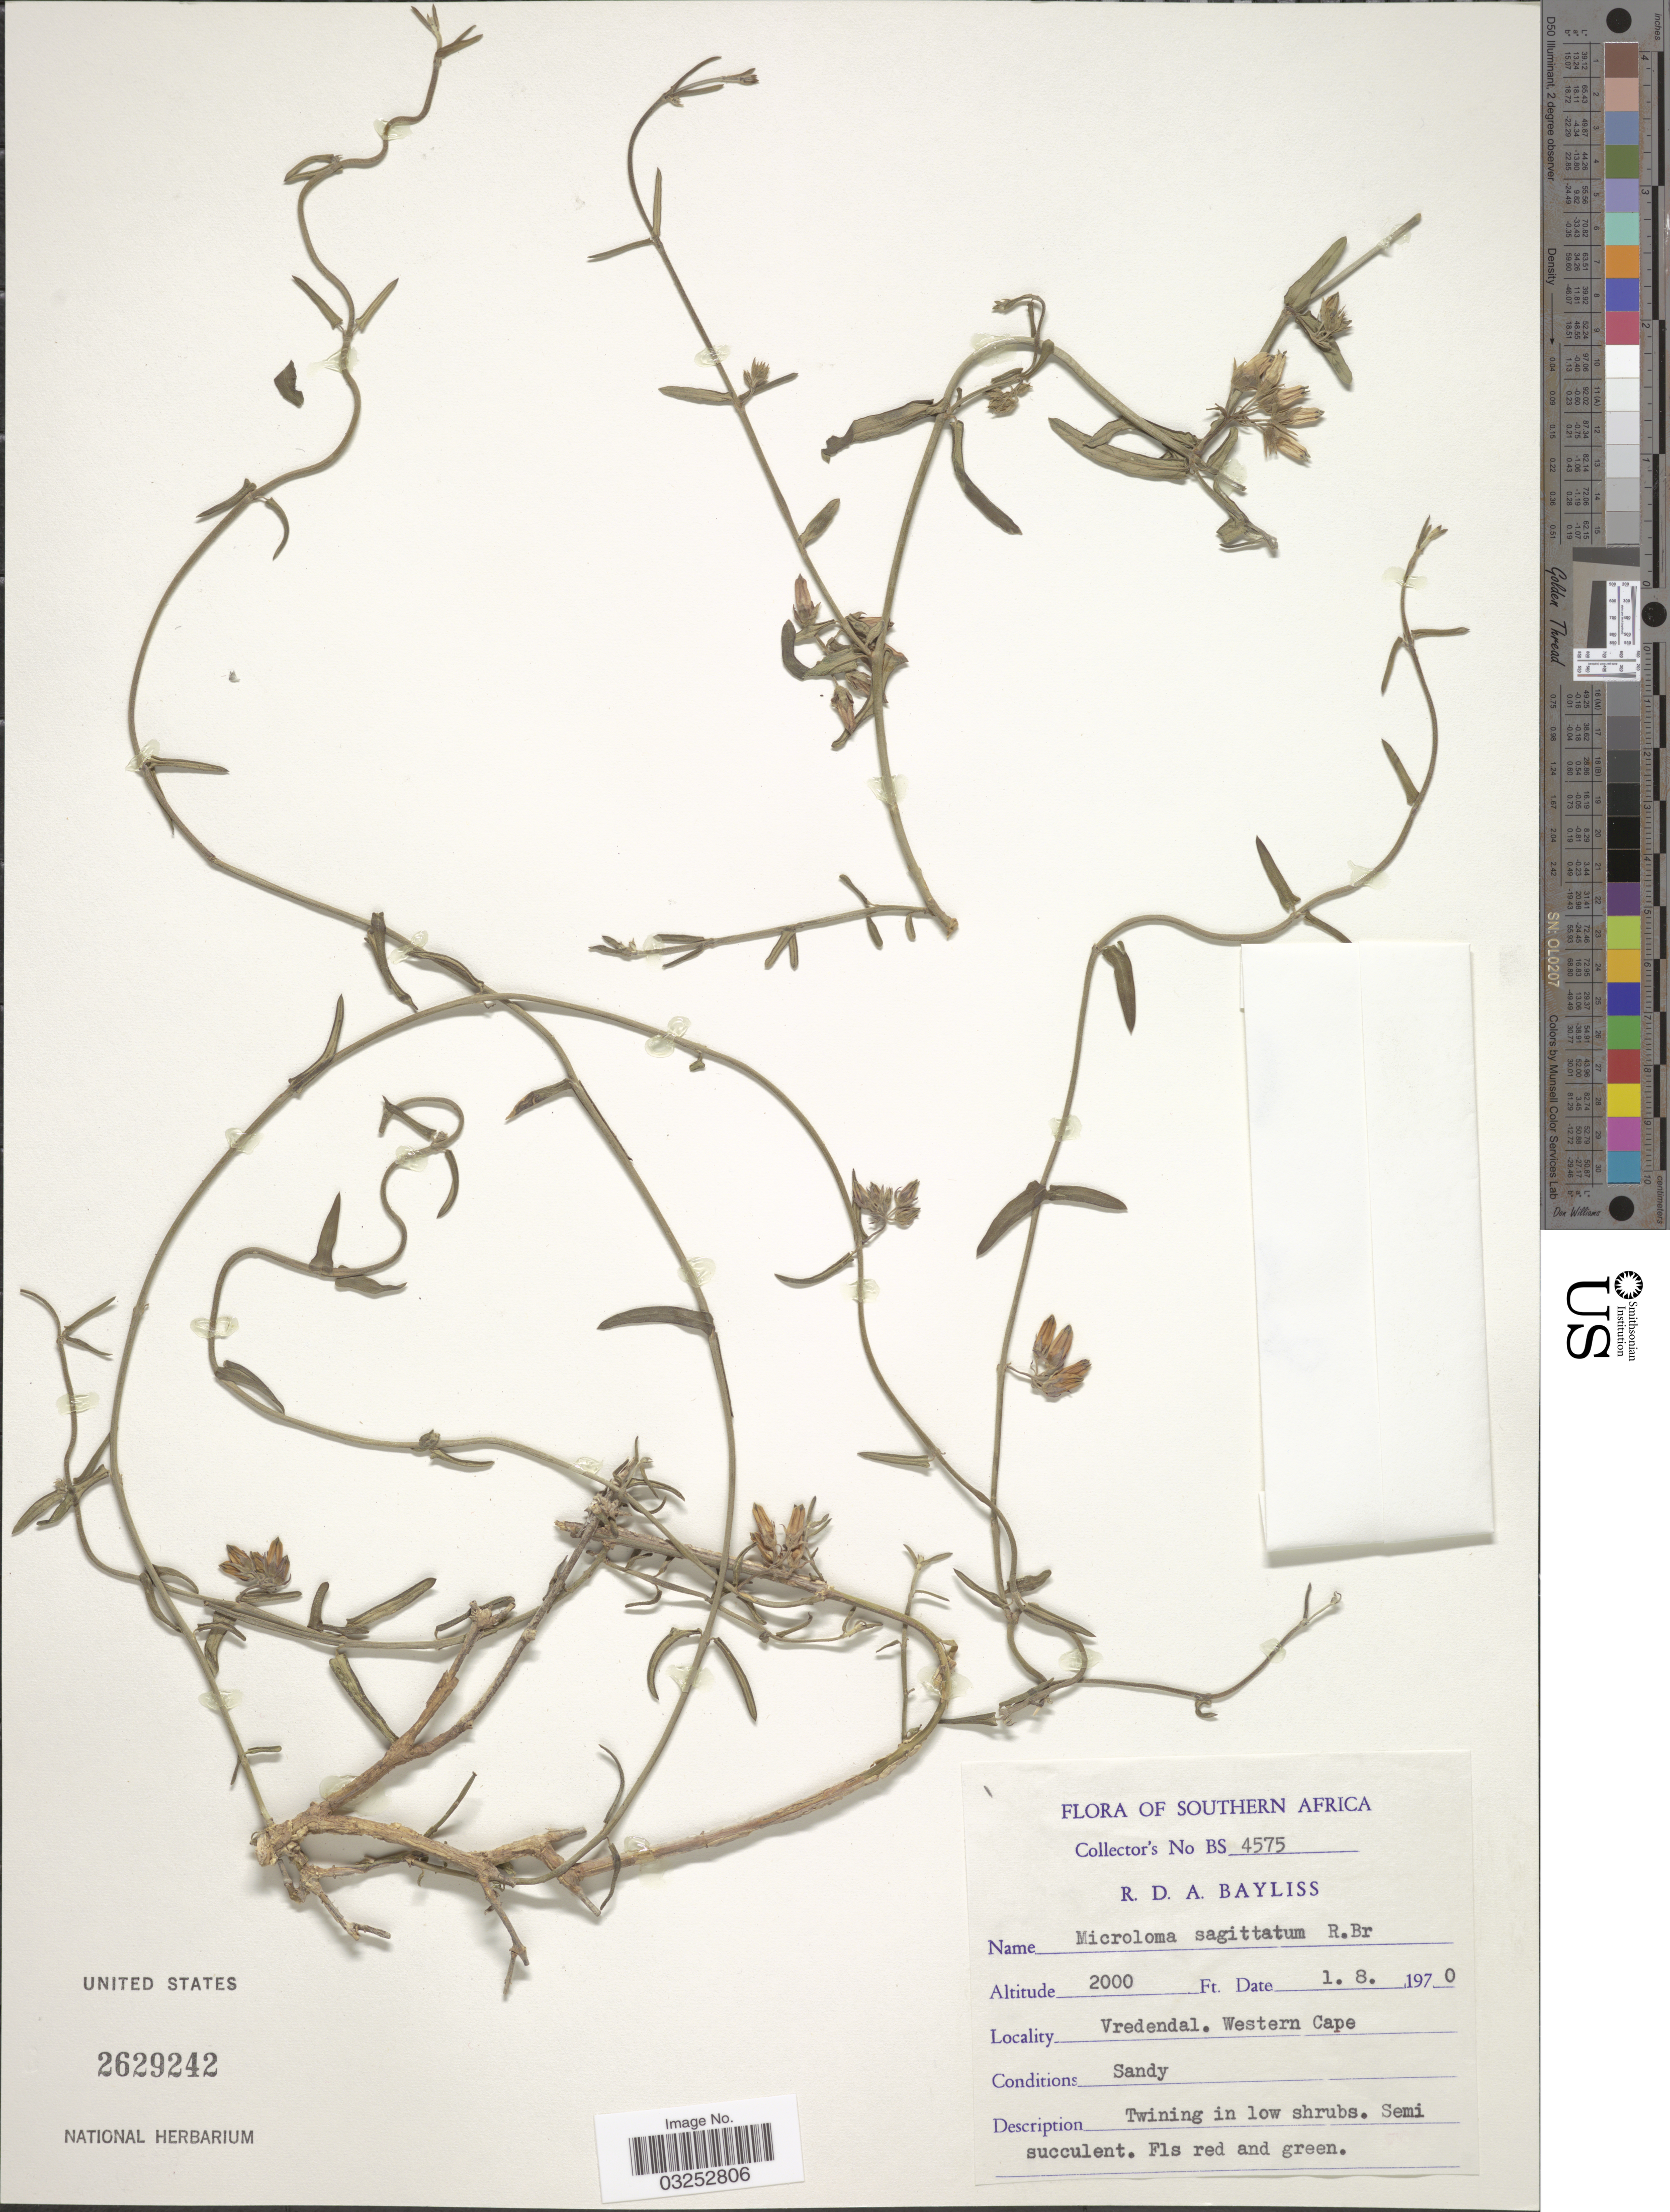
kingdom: Plantae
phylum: Tracheophyta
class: Magnoliopsida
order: Gentianales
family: Apocynaceae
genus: Microloma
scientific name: Microloma sagittatum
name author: (L.) R. Br.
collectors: R. Bayliss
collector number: BS 4575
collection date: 1970-08-01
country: South Africa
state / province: Western Cape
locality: Southern Africa, Vredendal, Western Cape.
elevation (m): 610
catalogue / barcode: US 2629242